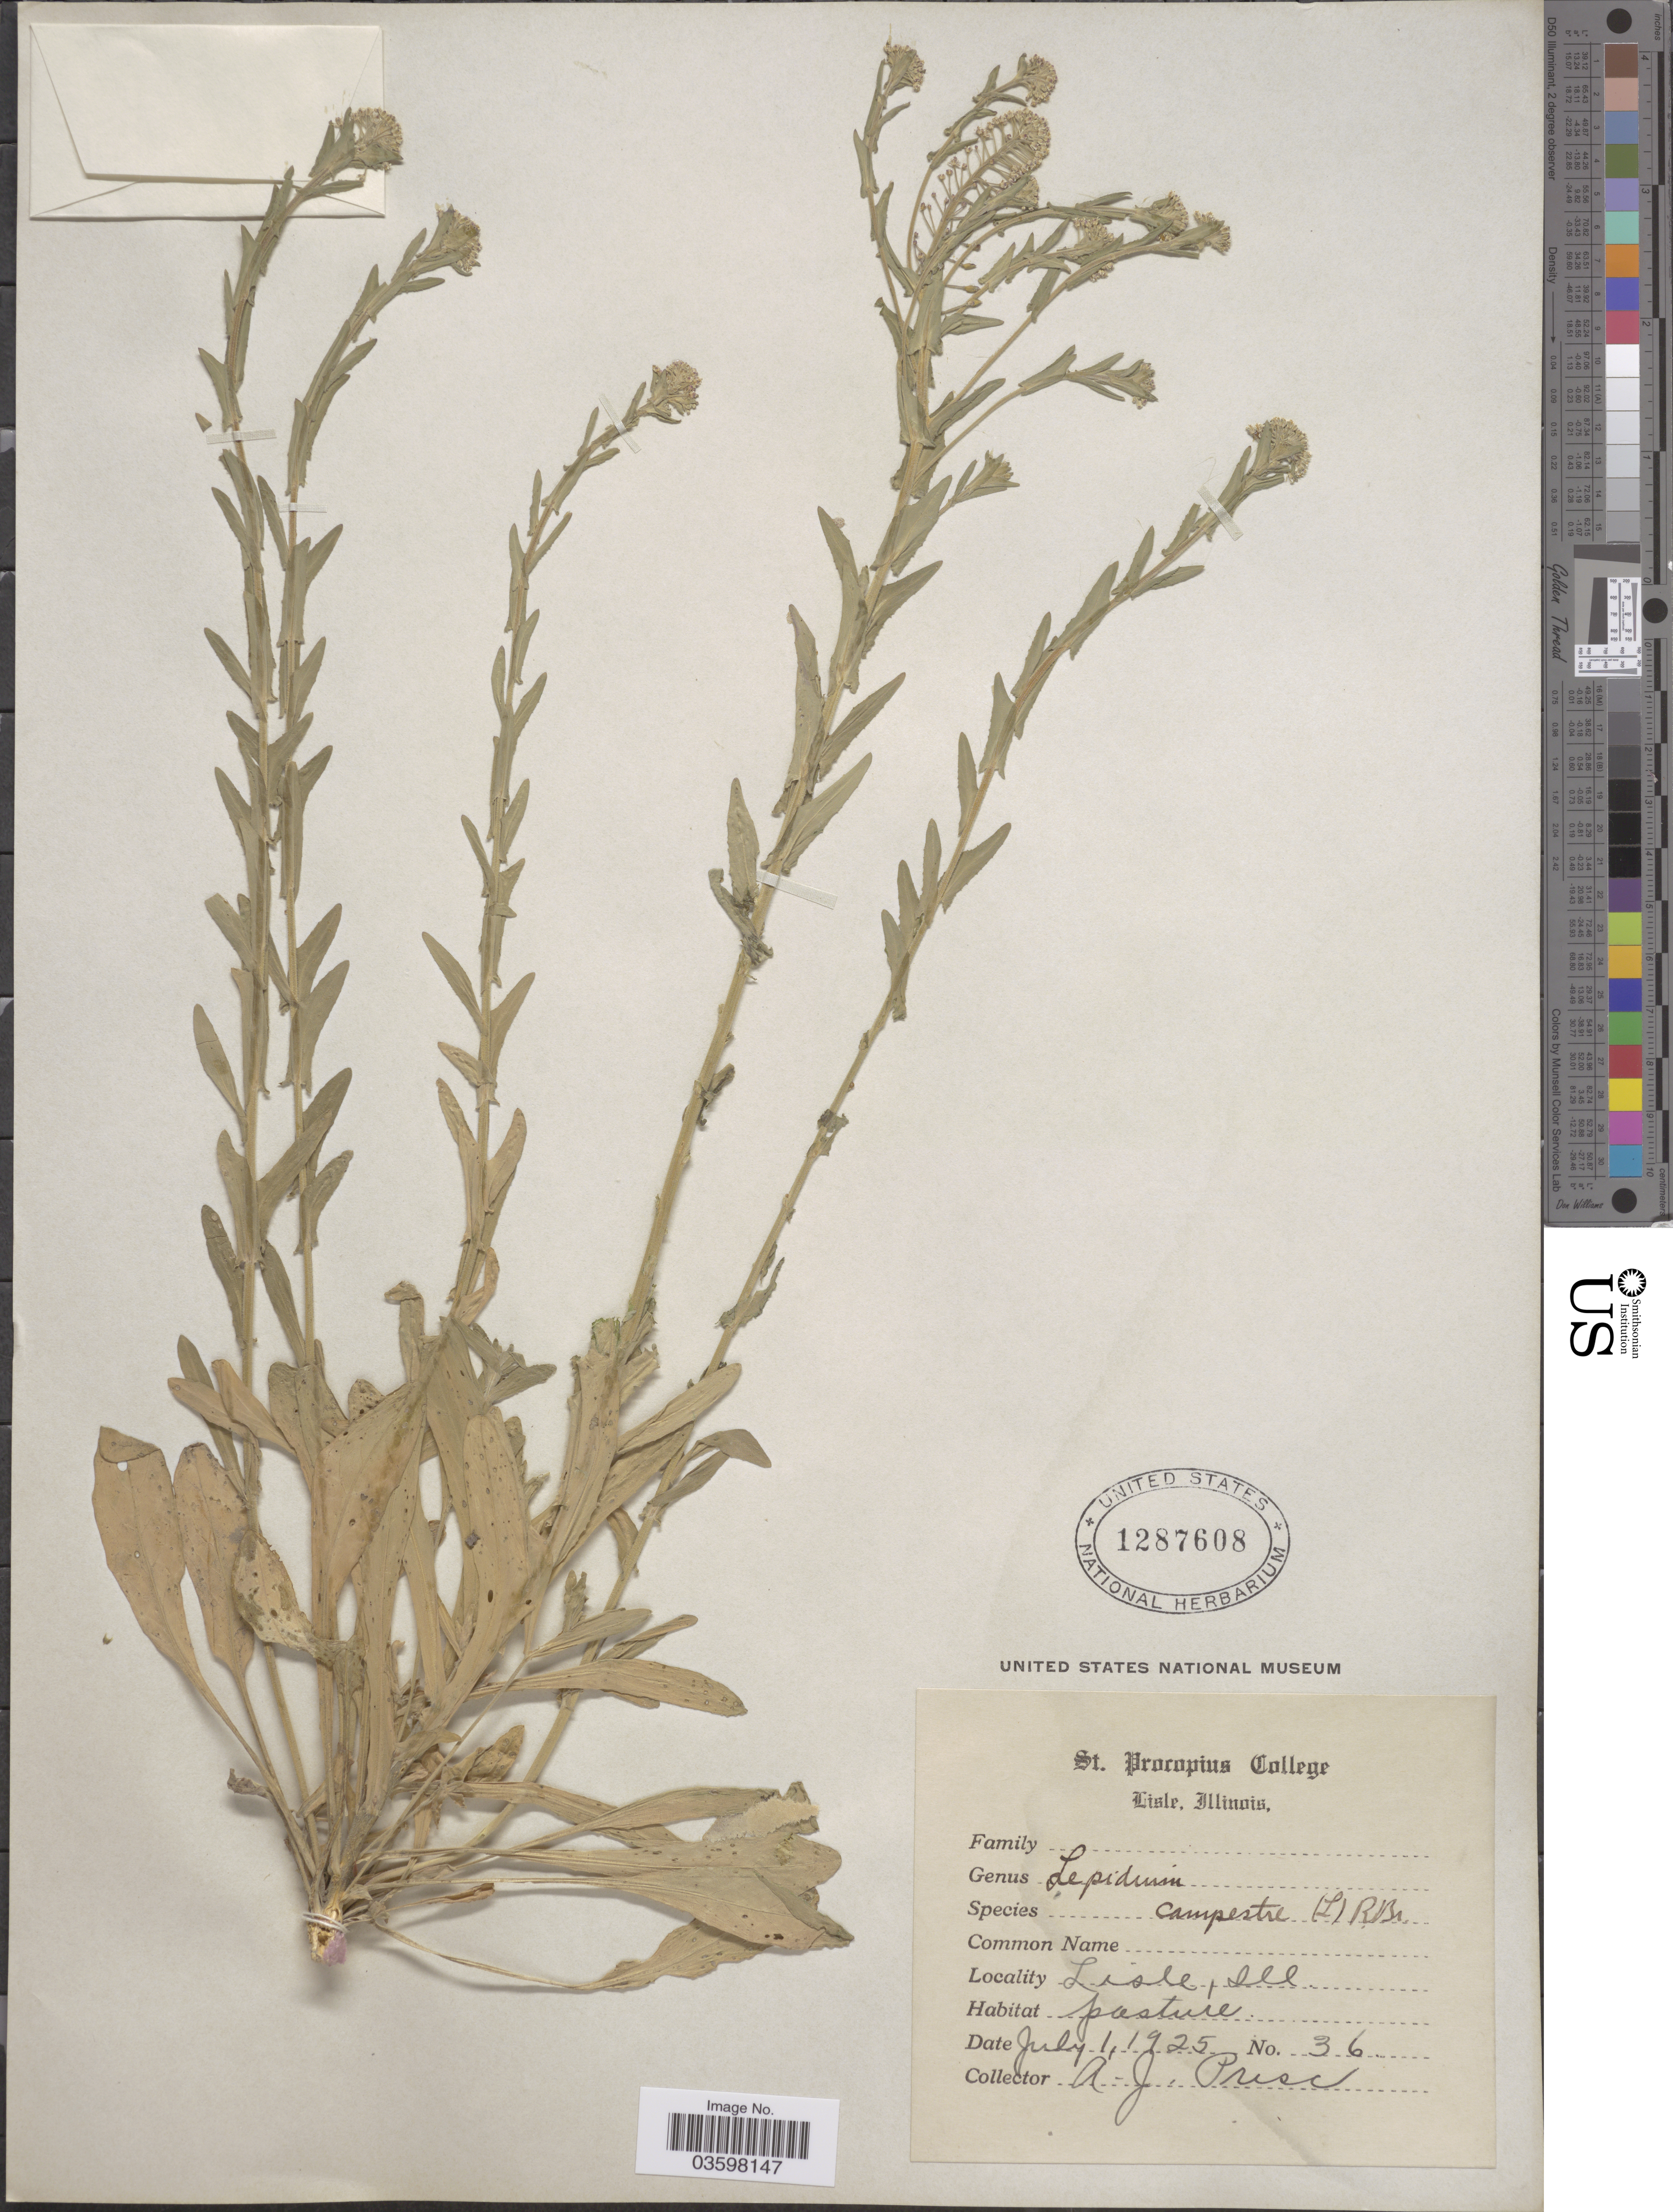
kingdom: Plantae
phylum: Tracheophyta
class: Magnoliopsida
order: Brassicales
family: Brassicaceae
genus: Lepidium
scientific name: Lepidium campestre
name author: (L.) W.T. Aiton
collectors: A. Prise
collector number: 36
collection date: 1925-07-01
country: United States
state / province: Illinois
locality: Lisle.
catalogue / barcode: US 1287608